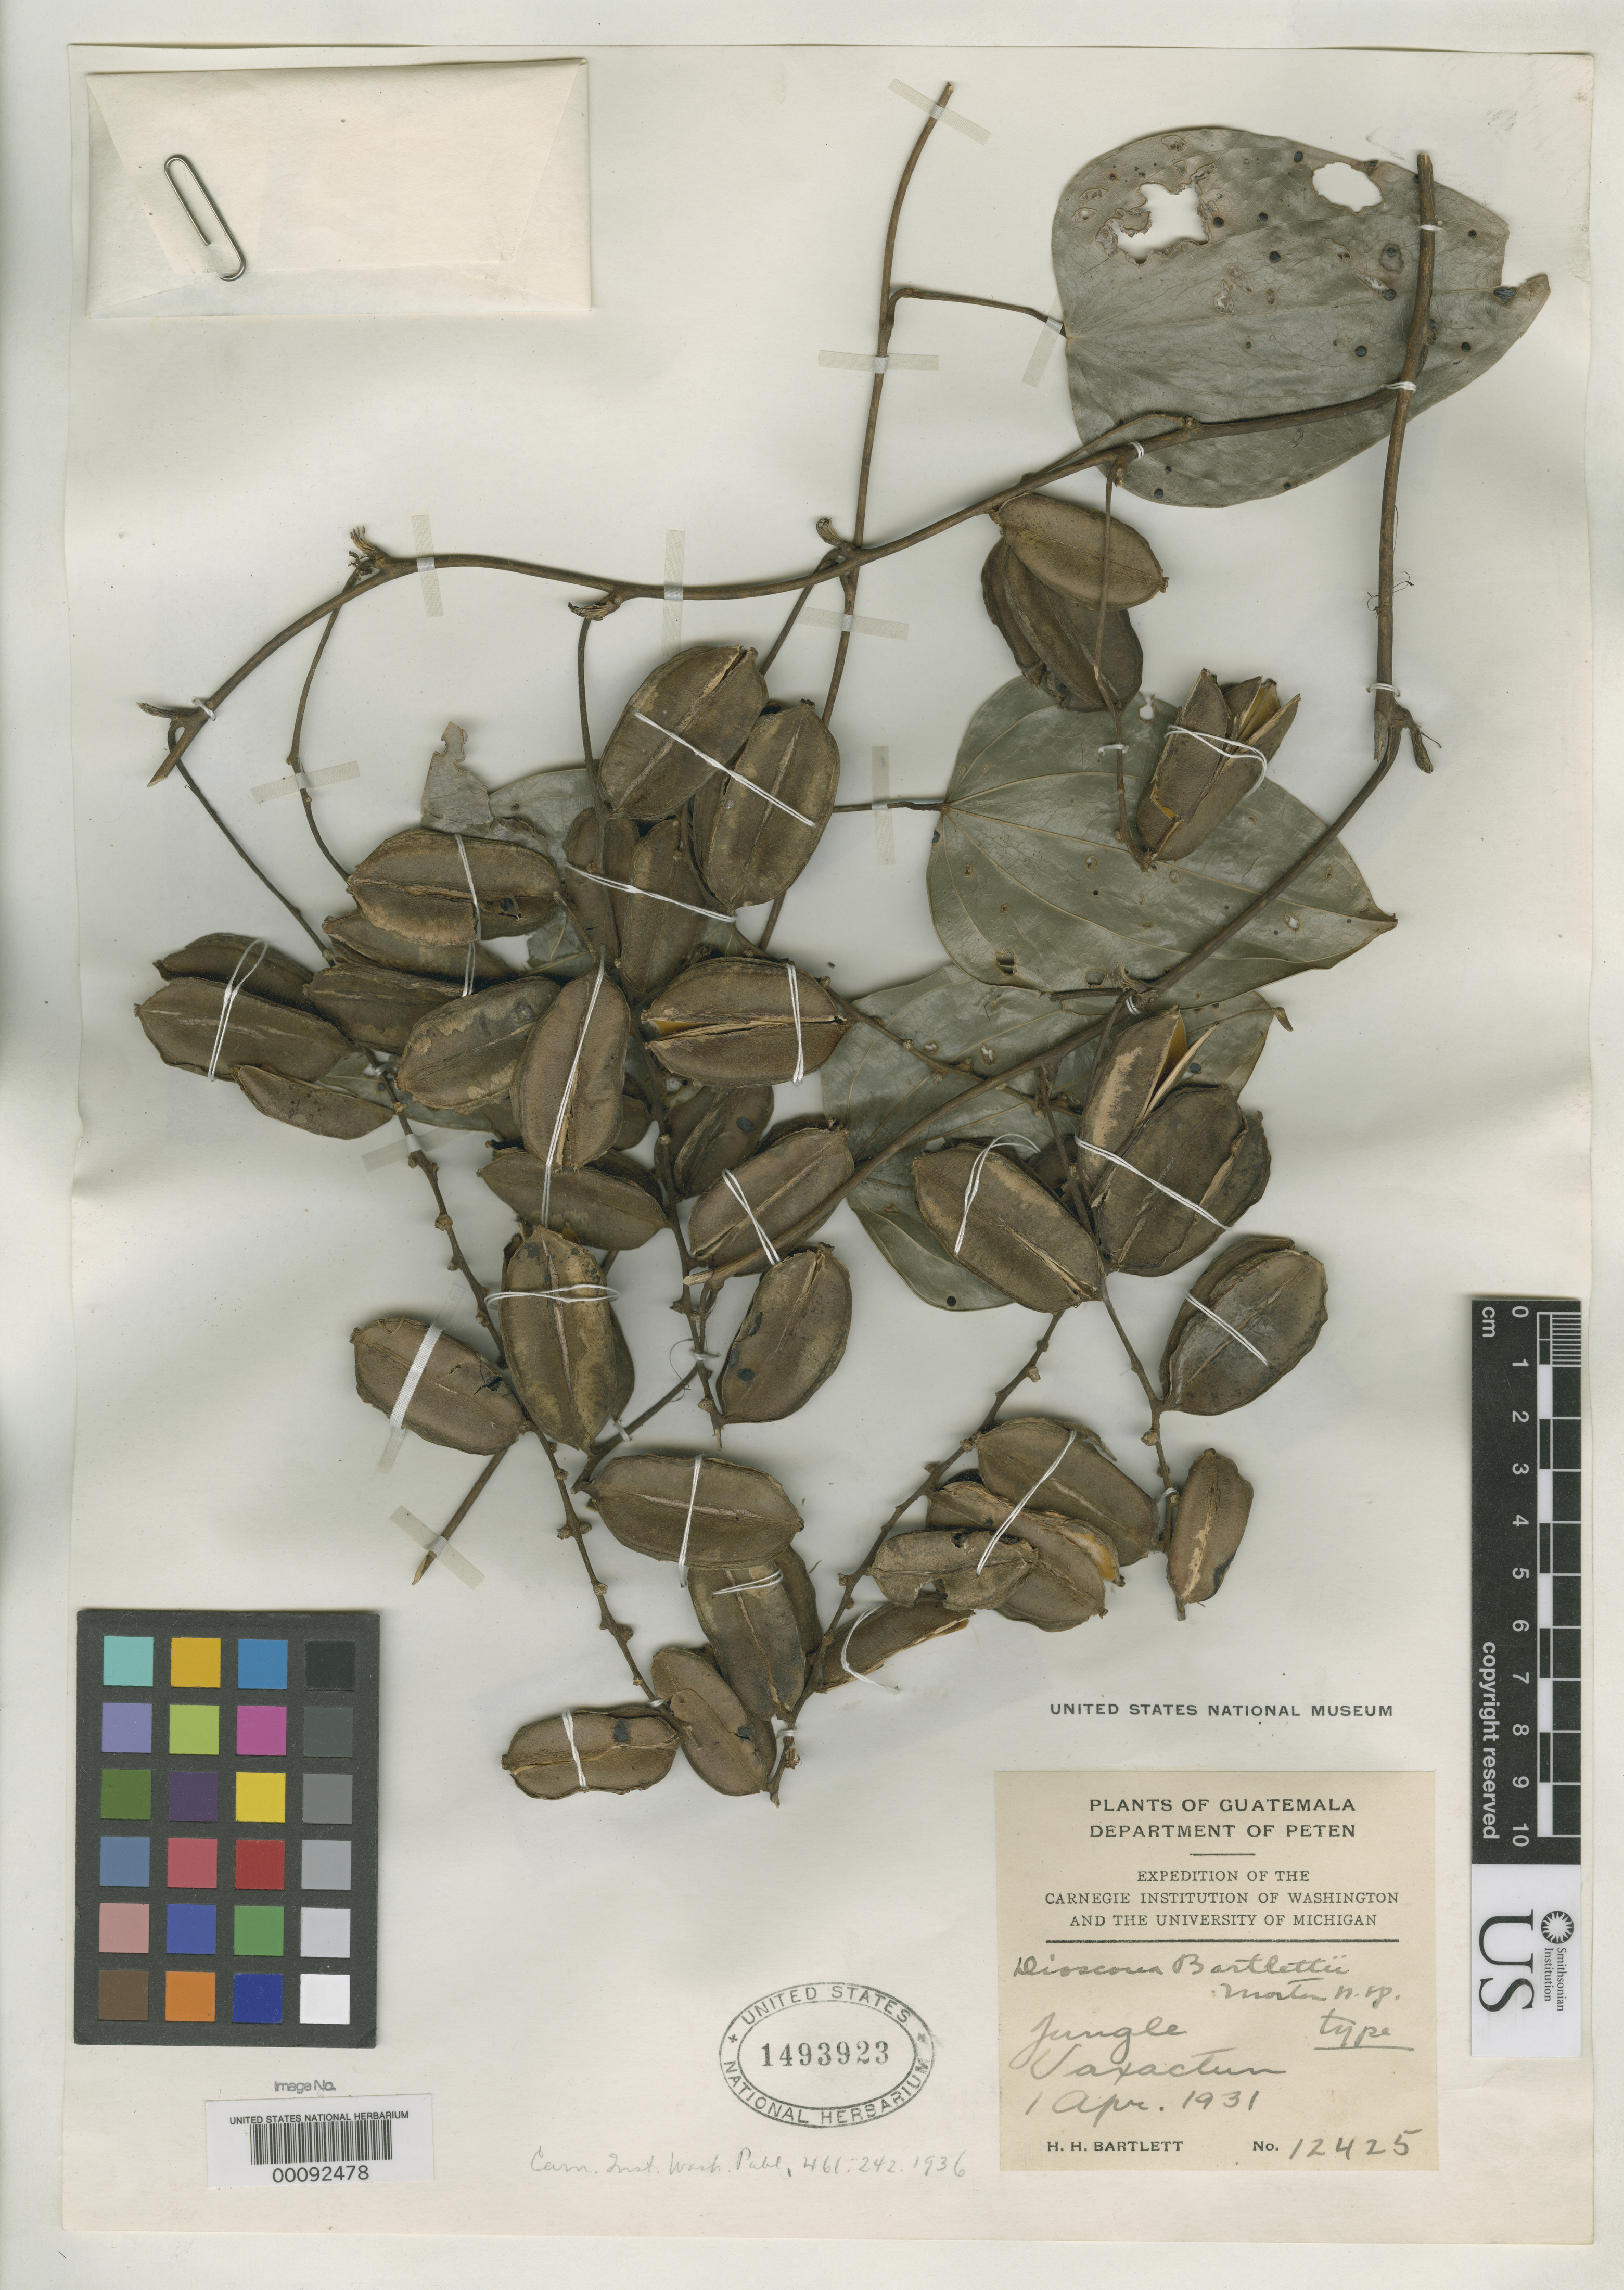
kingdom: Plantae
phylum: Tracheophyta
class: Liliopsida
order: Dioscoreales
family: Dioscoreaceae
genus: Dioscorea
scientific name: Dioscorea bartlettii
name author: C.V. Morton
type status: Holotype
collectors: H. H. Bartlett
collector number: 12425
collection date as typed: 01 Apr 1931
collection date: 1931-04-01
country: Guatemala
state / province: El Petén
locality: Uaxactún.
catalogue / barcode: US 1493923